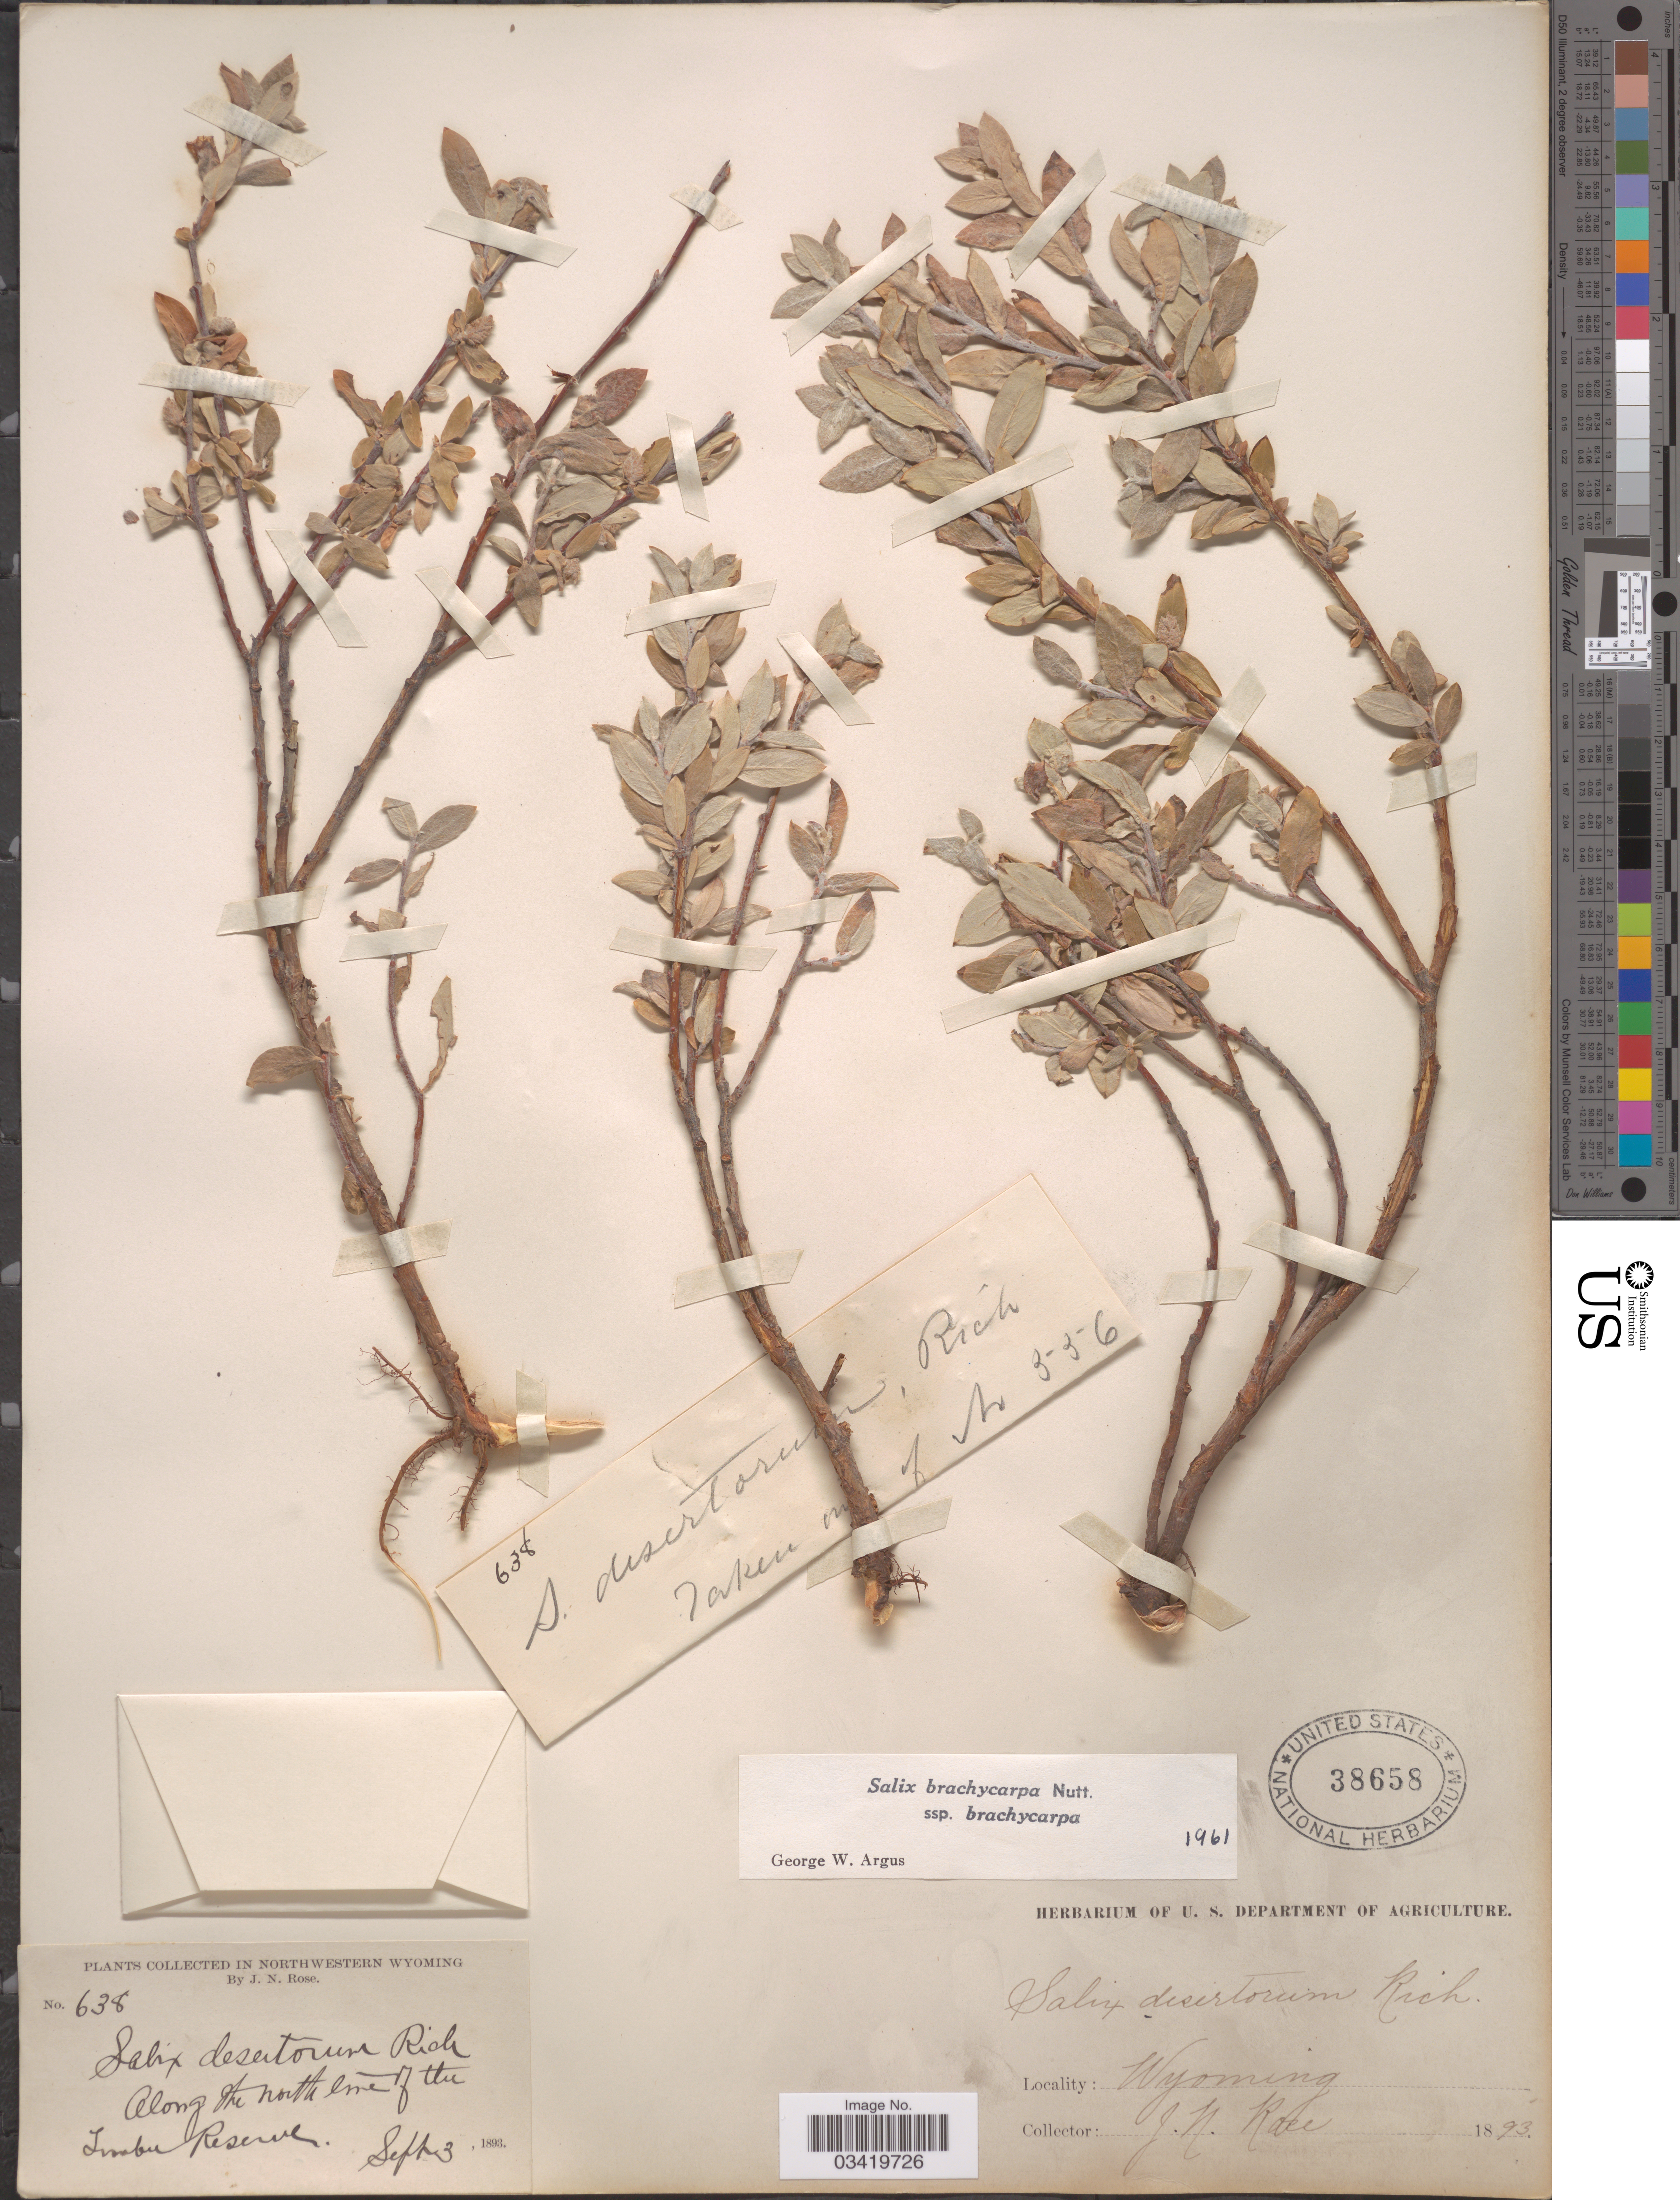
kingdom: Plantae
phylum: Tracheophyta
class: Magnoliopsida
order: Malpighiales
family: Salicaceae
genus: Salix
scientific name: Salix brachycarpa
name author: Nutt.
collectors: J. N. Rose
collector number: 638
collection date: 1893-09-03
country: United States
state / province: Wyoming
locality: Northweastern Wyoming. Along the north end of the Timber Reserve.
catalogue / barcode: US 38658